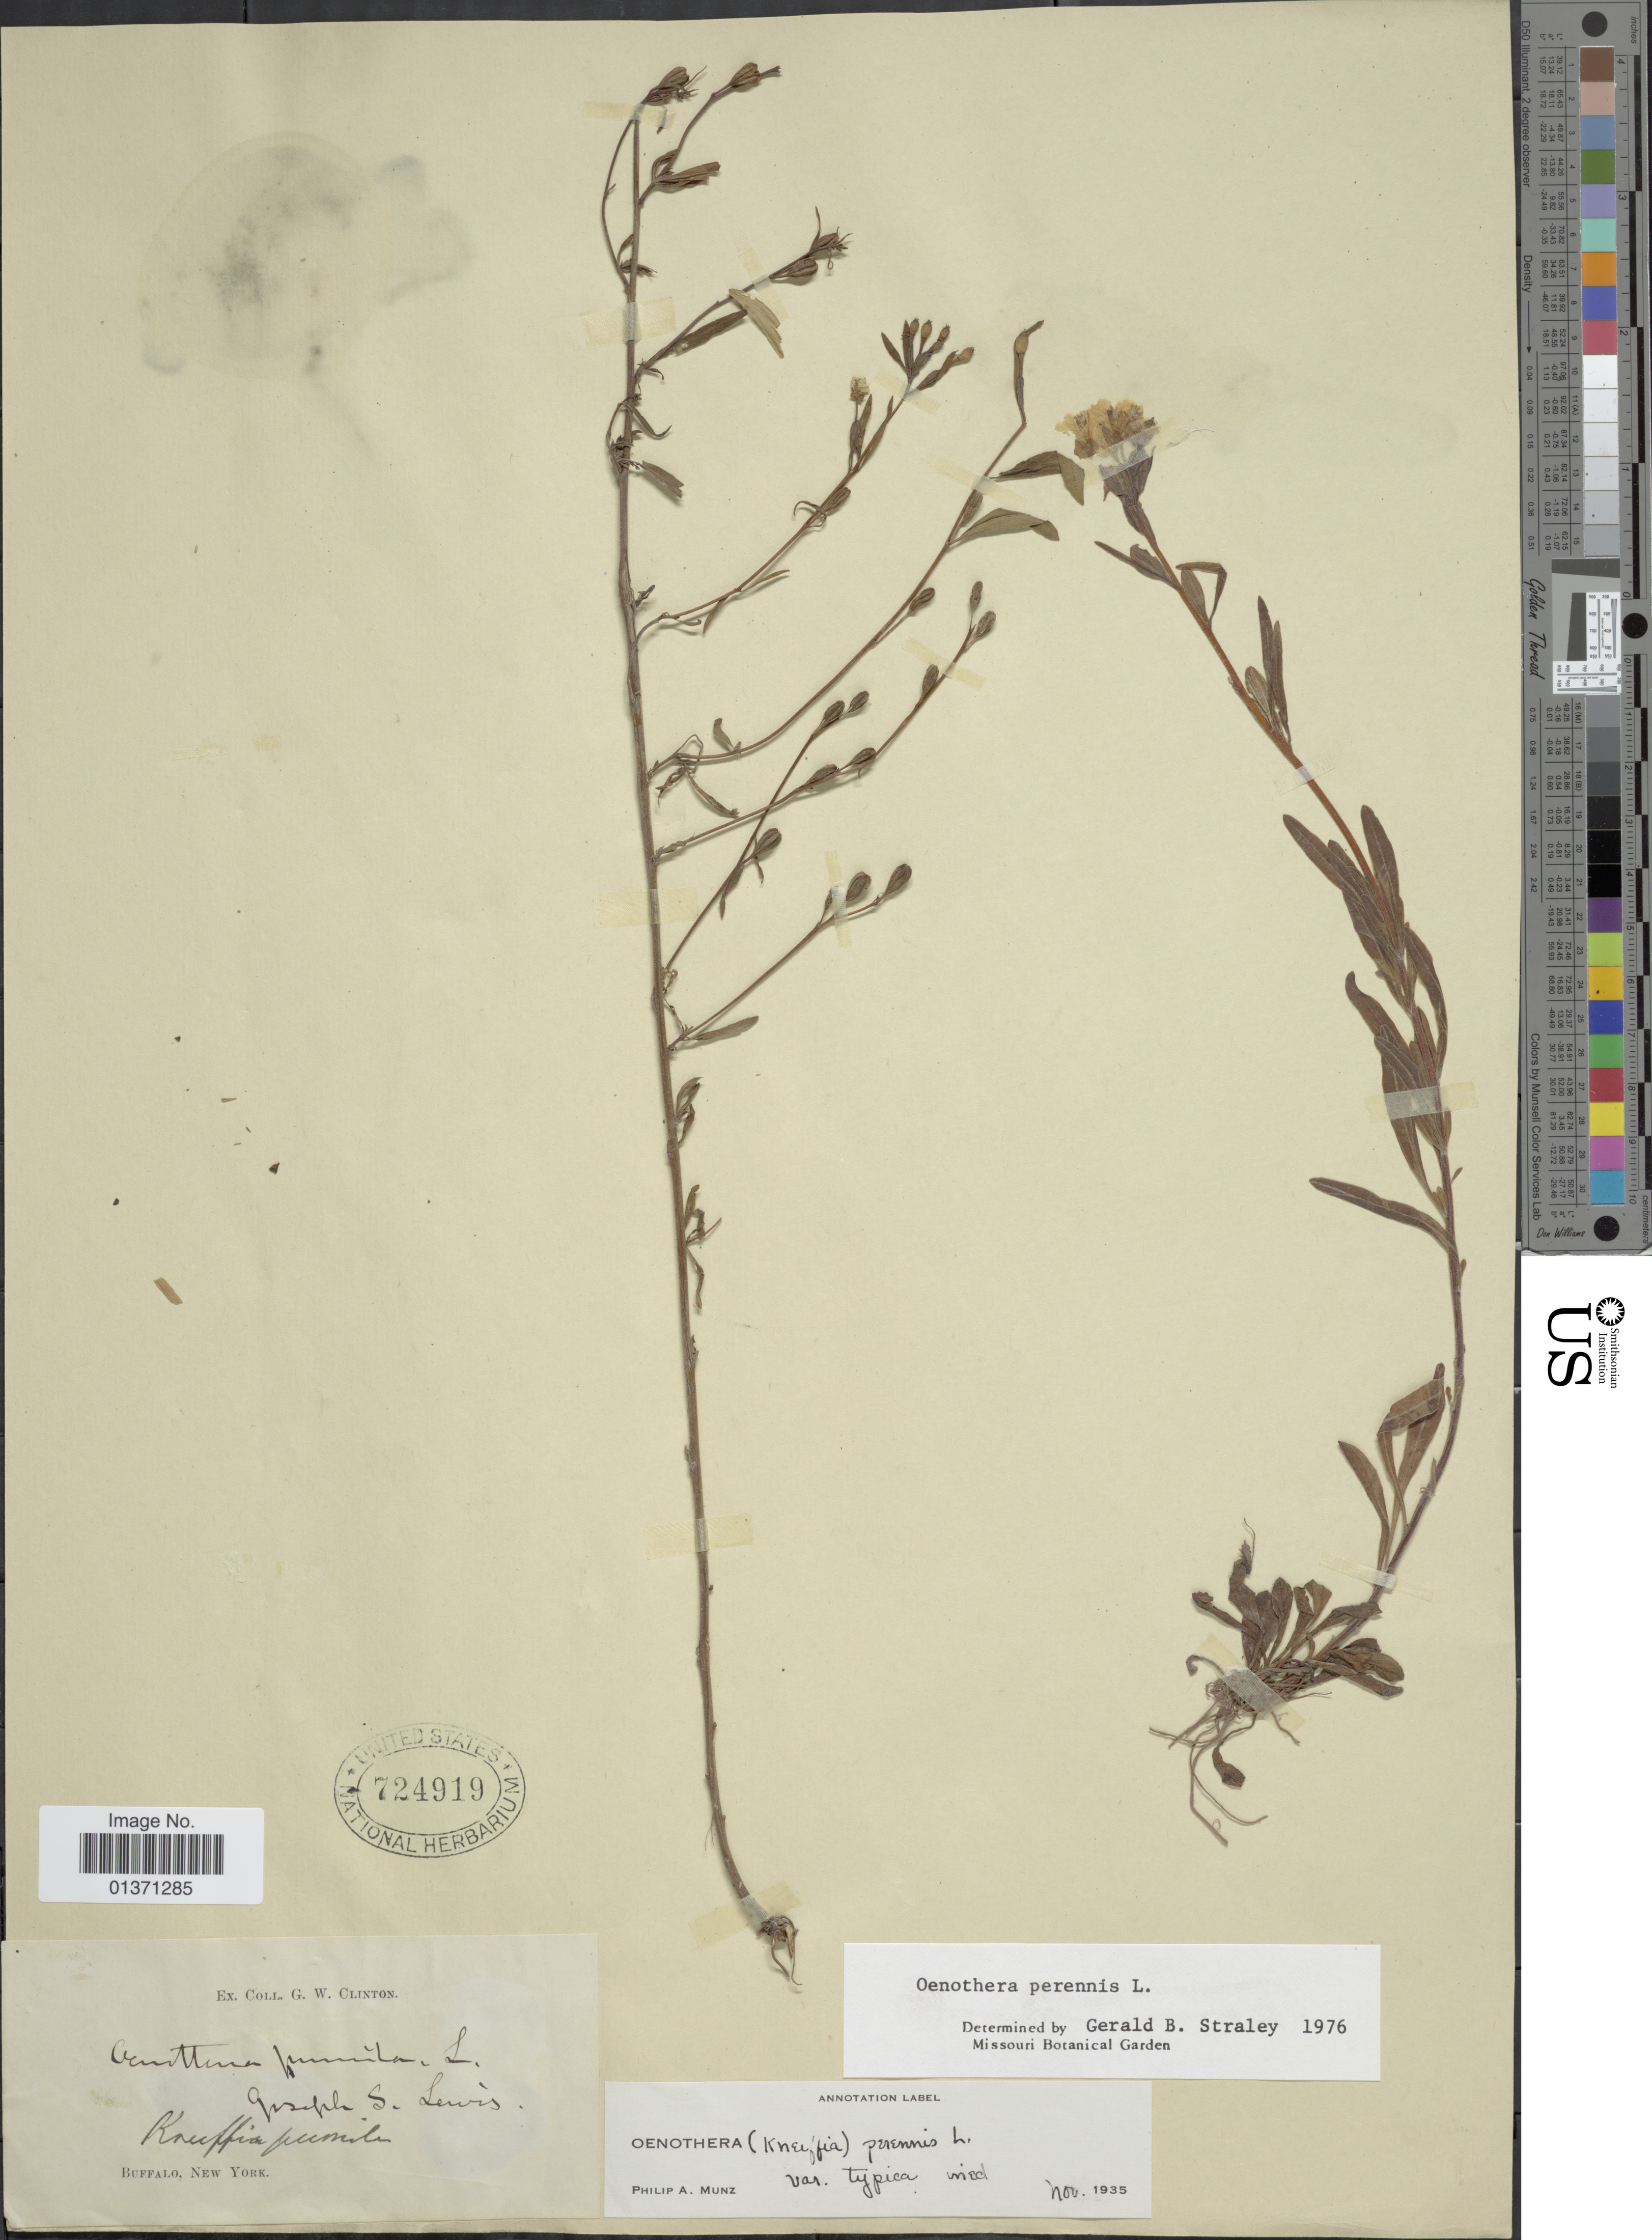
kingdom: Plantae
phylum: Tracheophyta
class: Magnoliopsida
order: Myrtales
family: Onagraceae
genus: Oenothera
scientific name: Oenothera perennis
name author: L.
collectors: G. W. Clinton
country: United States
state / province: New York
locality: Knuffia pumile, Buffalo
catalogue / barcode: US 724919